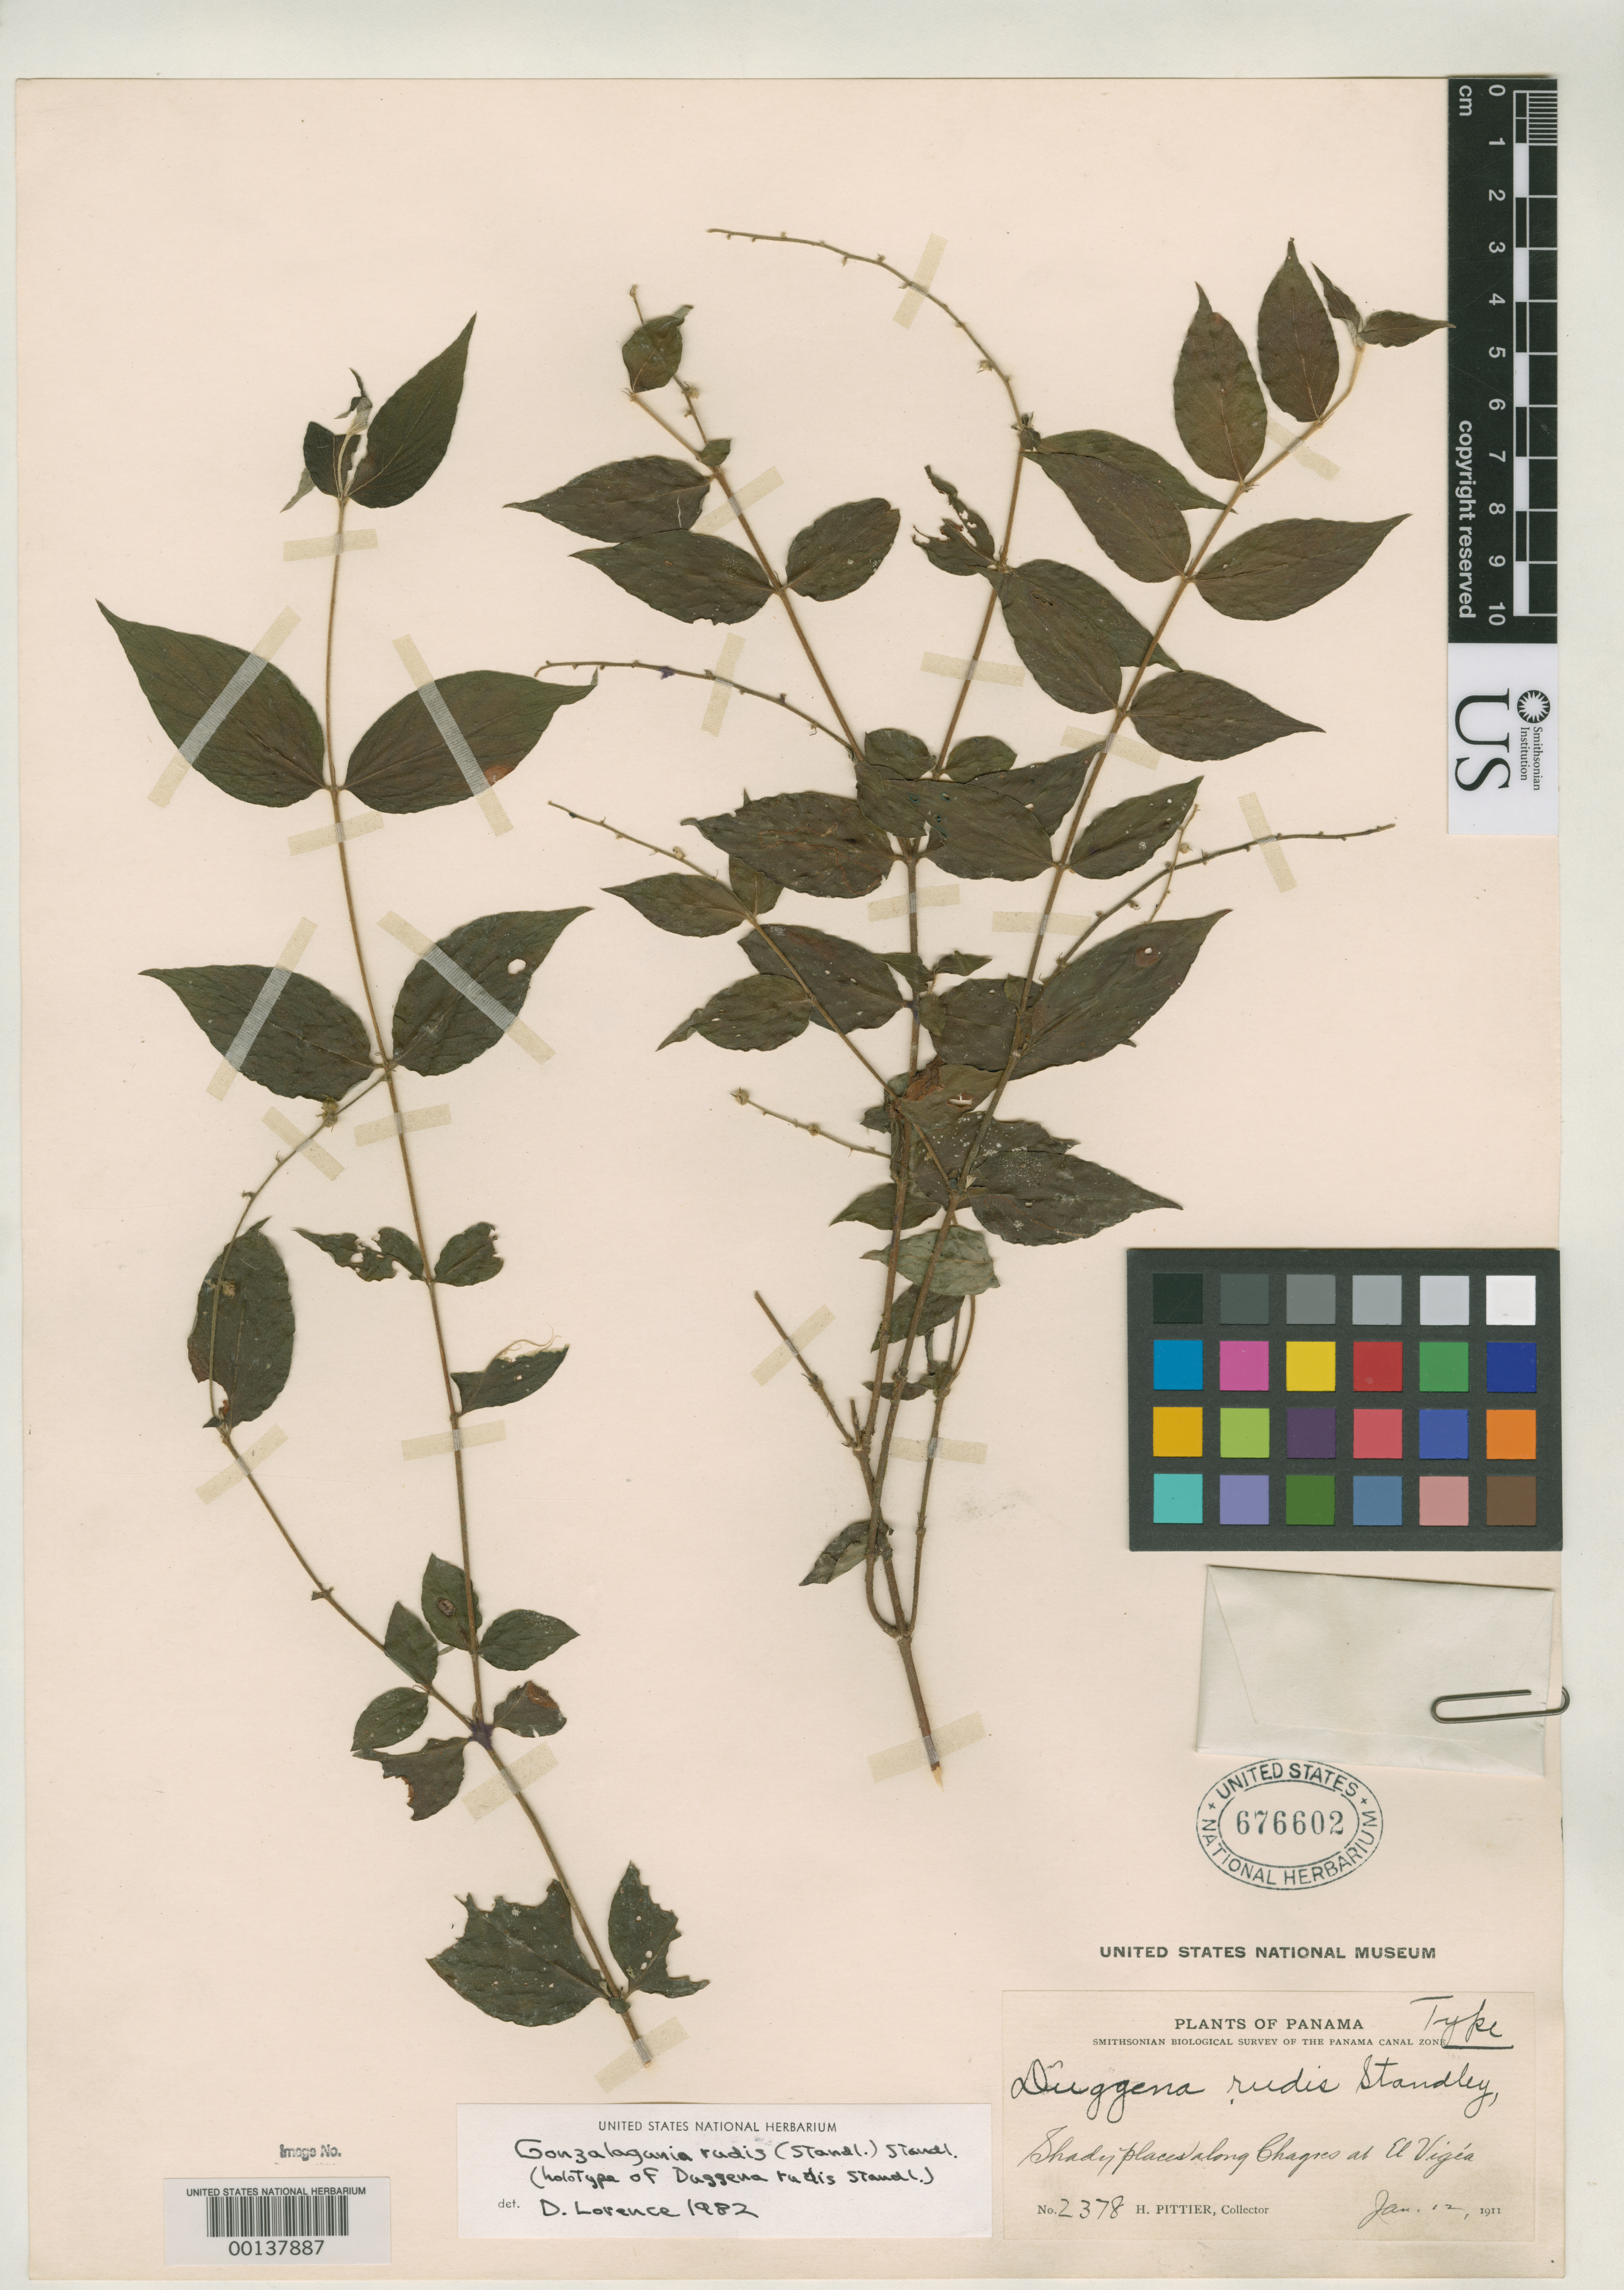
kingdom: Plantae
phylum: Tracheophyta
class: Magnoliopsida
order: Gentianales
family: Rubiaceae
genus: Duggena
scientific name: Duggena rudis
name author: Standl.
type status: Holotype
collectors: H. F. Pittier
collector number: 2378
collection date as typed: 12 Jan 1911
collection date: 1911-01-12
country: Panama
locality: Along the Chagres River, near El Vigia.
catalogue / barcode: US 676602